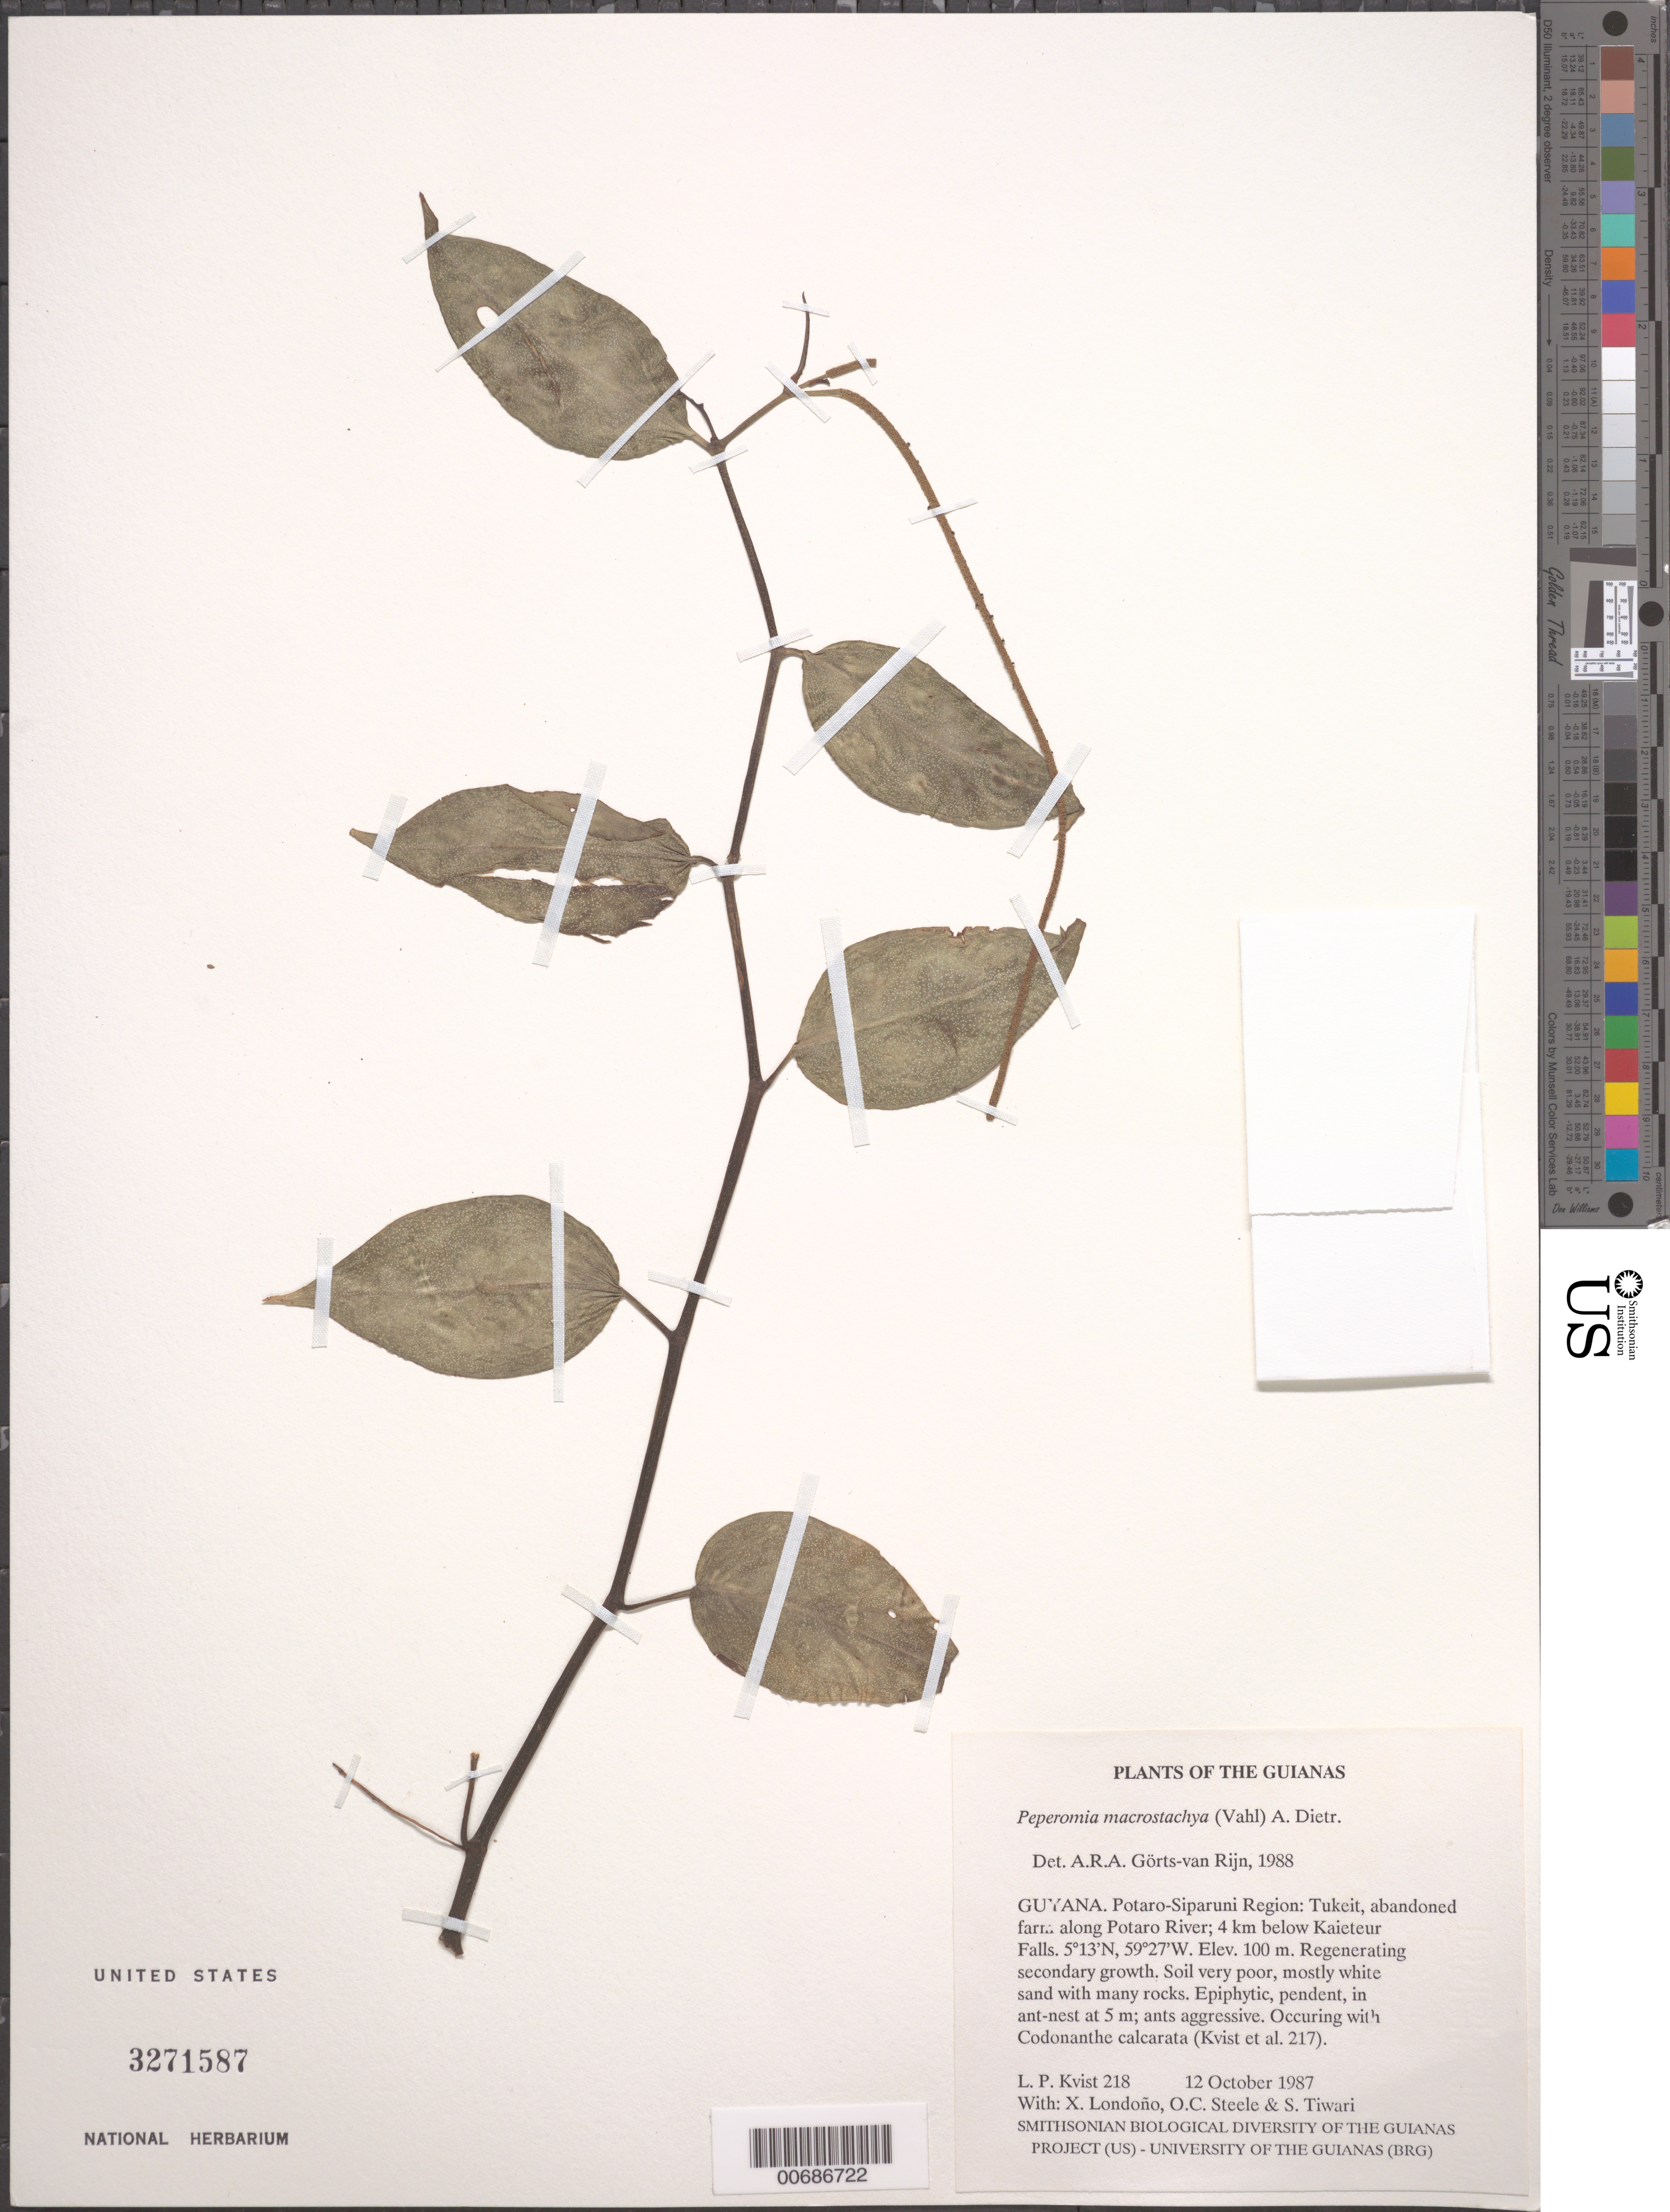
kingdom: Plantae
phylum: Tracheophyta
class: Magnoliopsida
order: Piperales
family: Piperaceae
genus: Peperomia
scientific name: Peperomia macrostachya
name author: (Vahl) A. Dietr.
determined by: Görts-van Rijn, A. R. A.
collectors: L. P. Kvist, X. Londoño, O. C. Steele & S. Tiwari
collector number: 218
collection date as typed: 12 October 1987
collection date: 1987-10-12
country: Guyana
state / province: Potaro-Siparuni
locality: Tukeit, abandoned farm along Potaro River; 4 km below Kaieteur Falls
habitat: Regenerating secondary growth. Soil very poor, mostly white sand with many rocks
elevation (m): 100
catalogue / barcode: US 3271587